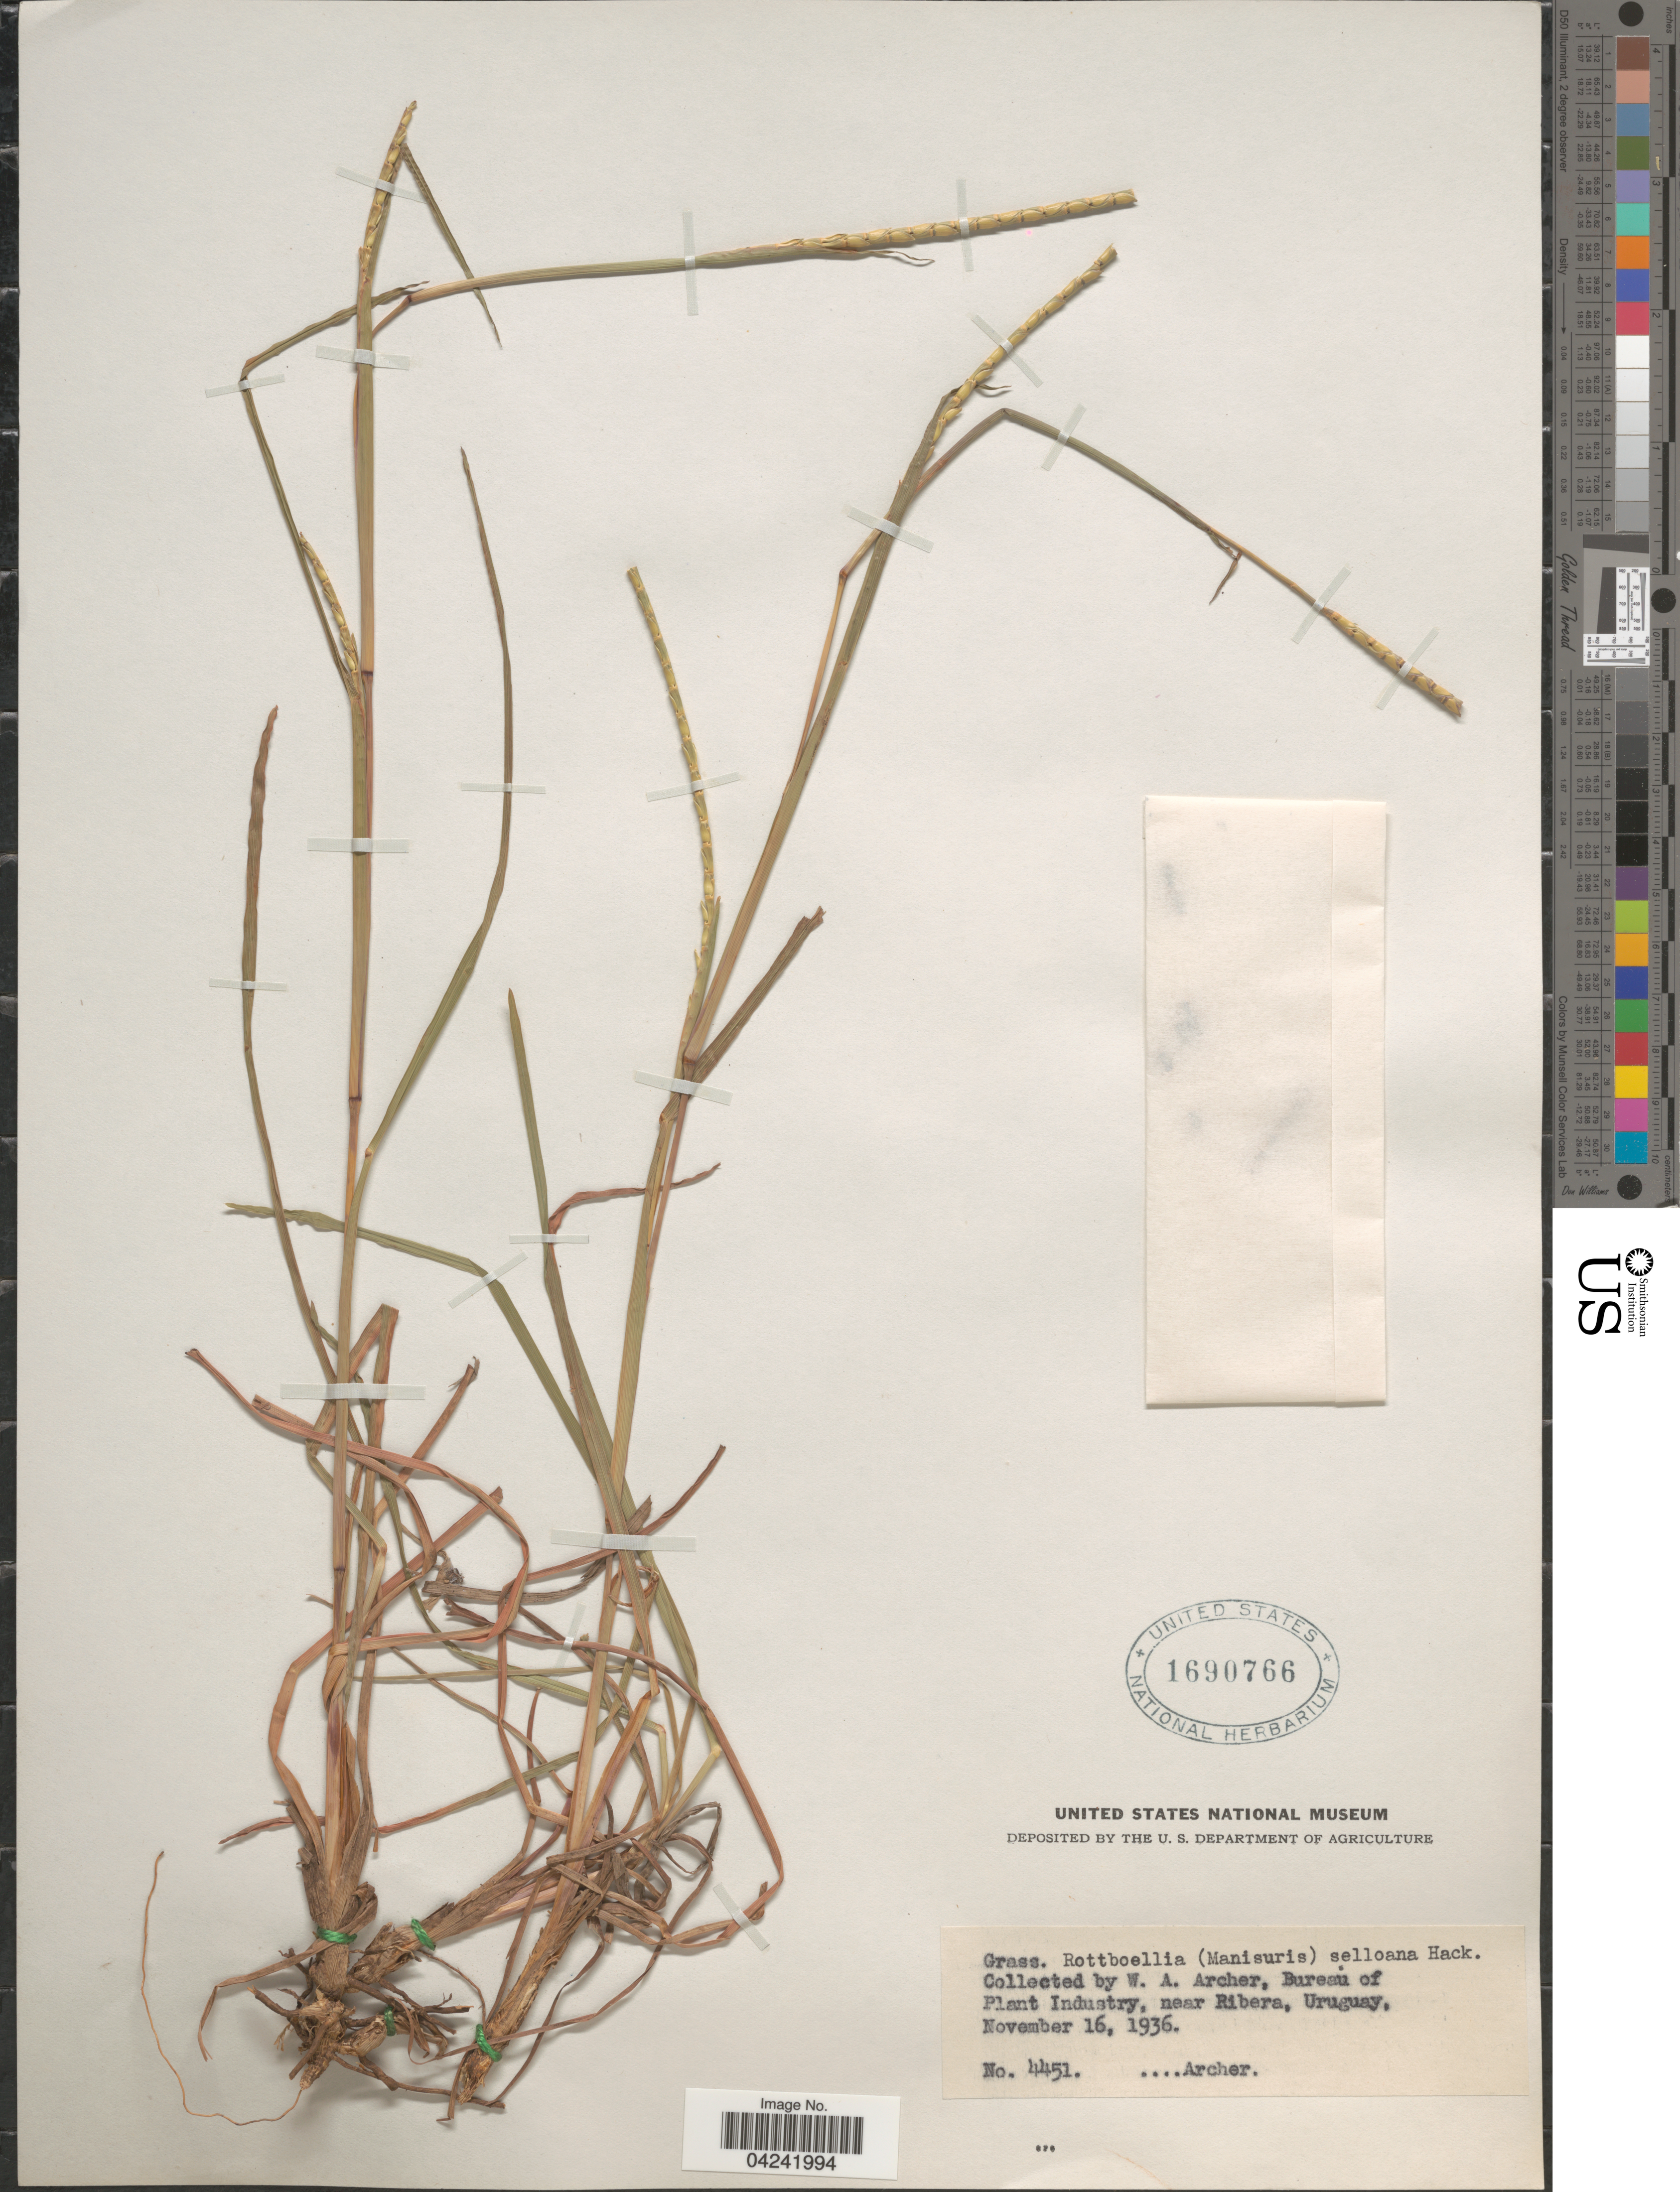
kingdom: Plantae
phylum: Tracheophyta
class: Liliopsida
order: Poales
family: Poaceae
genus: Mnesithea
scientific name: Mnesithea selloana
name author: (Hack.) de Koning & Sosef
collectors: W. Archer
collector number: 4451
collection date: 1936-11-16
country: Uruguay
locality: Near Ribera.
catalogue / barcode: US 1690766